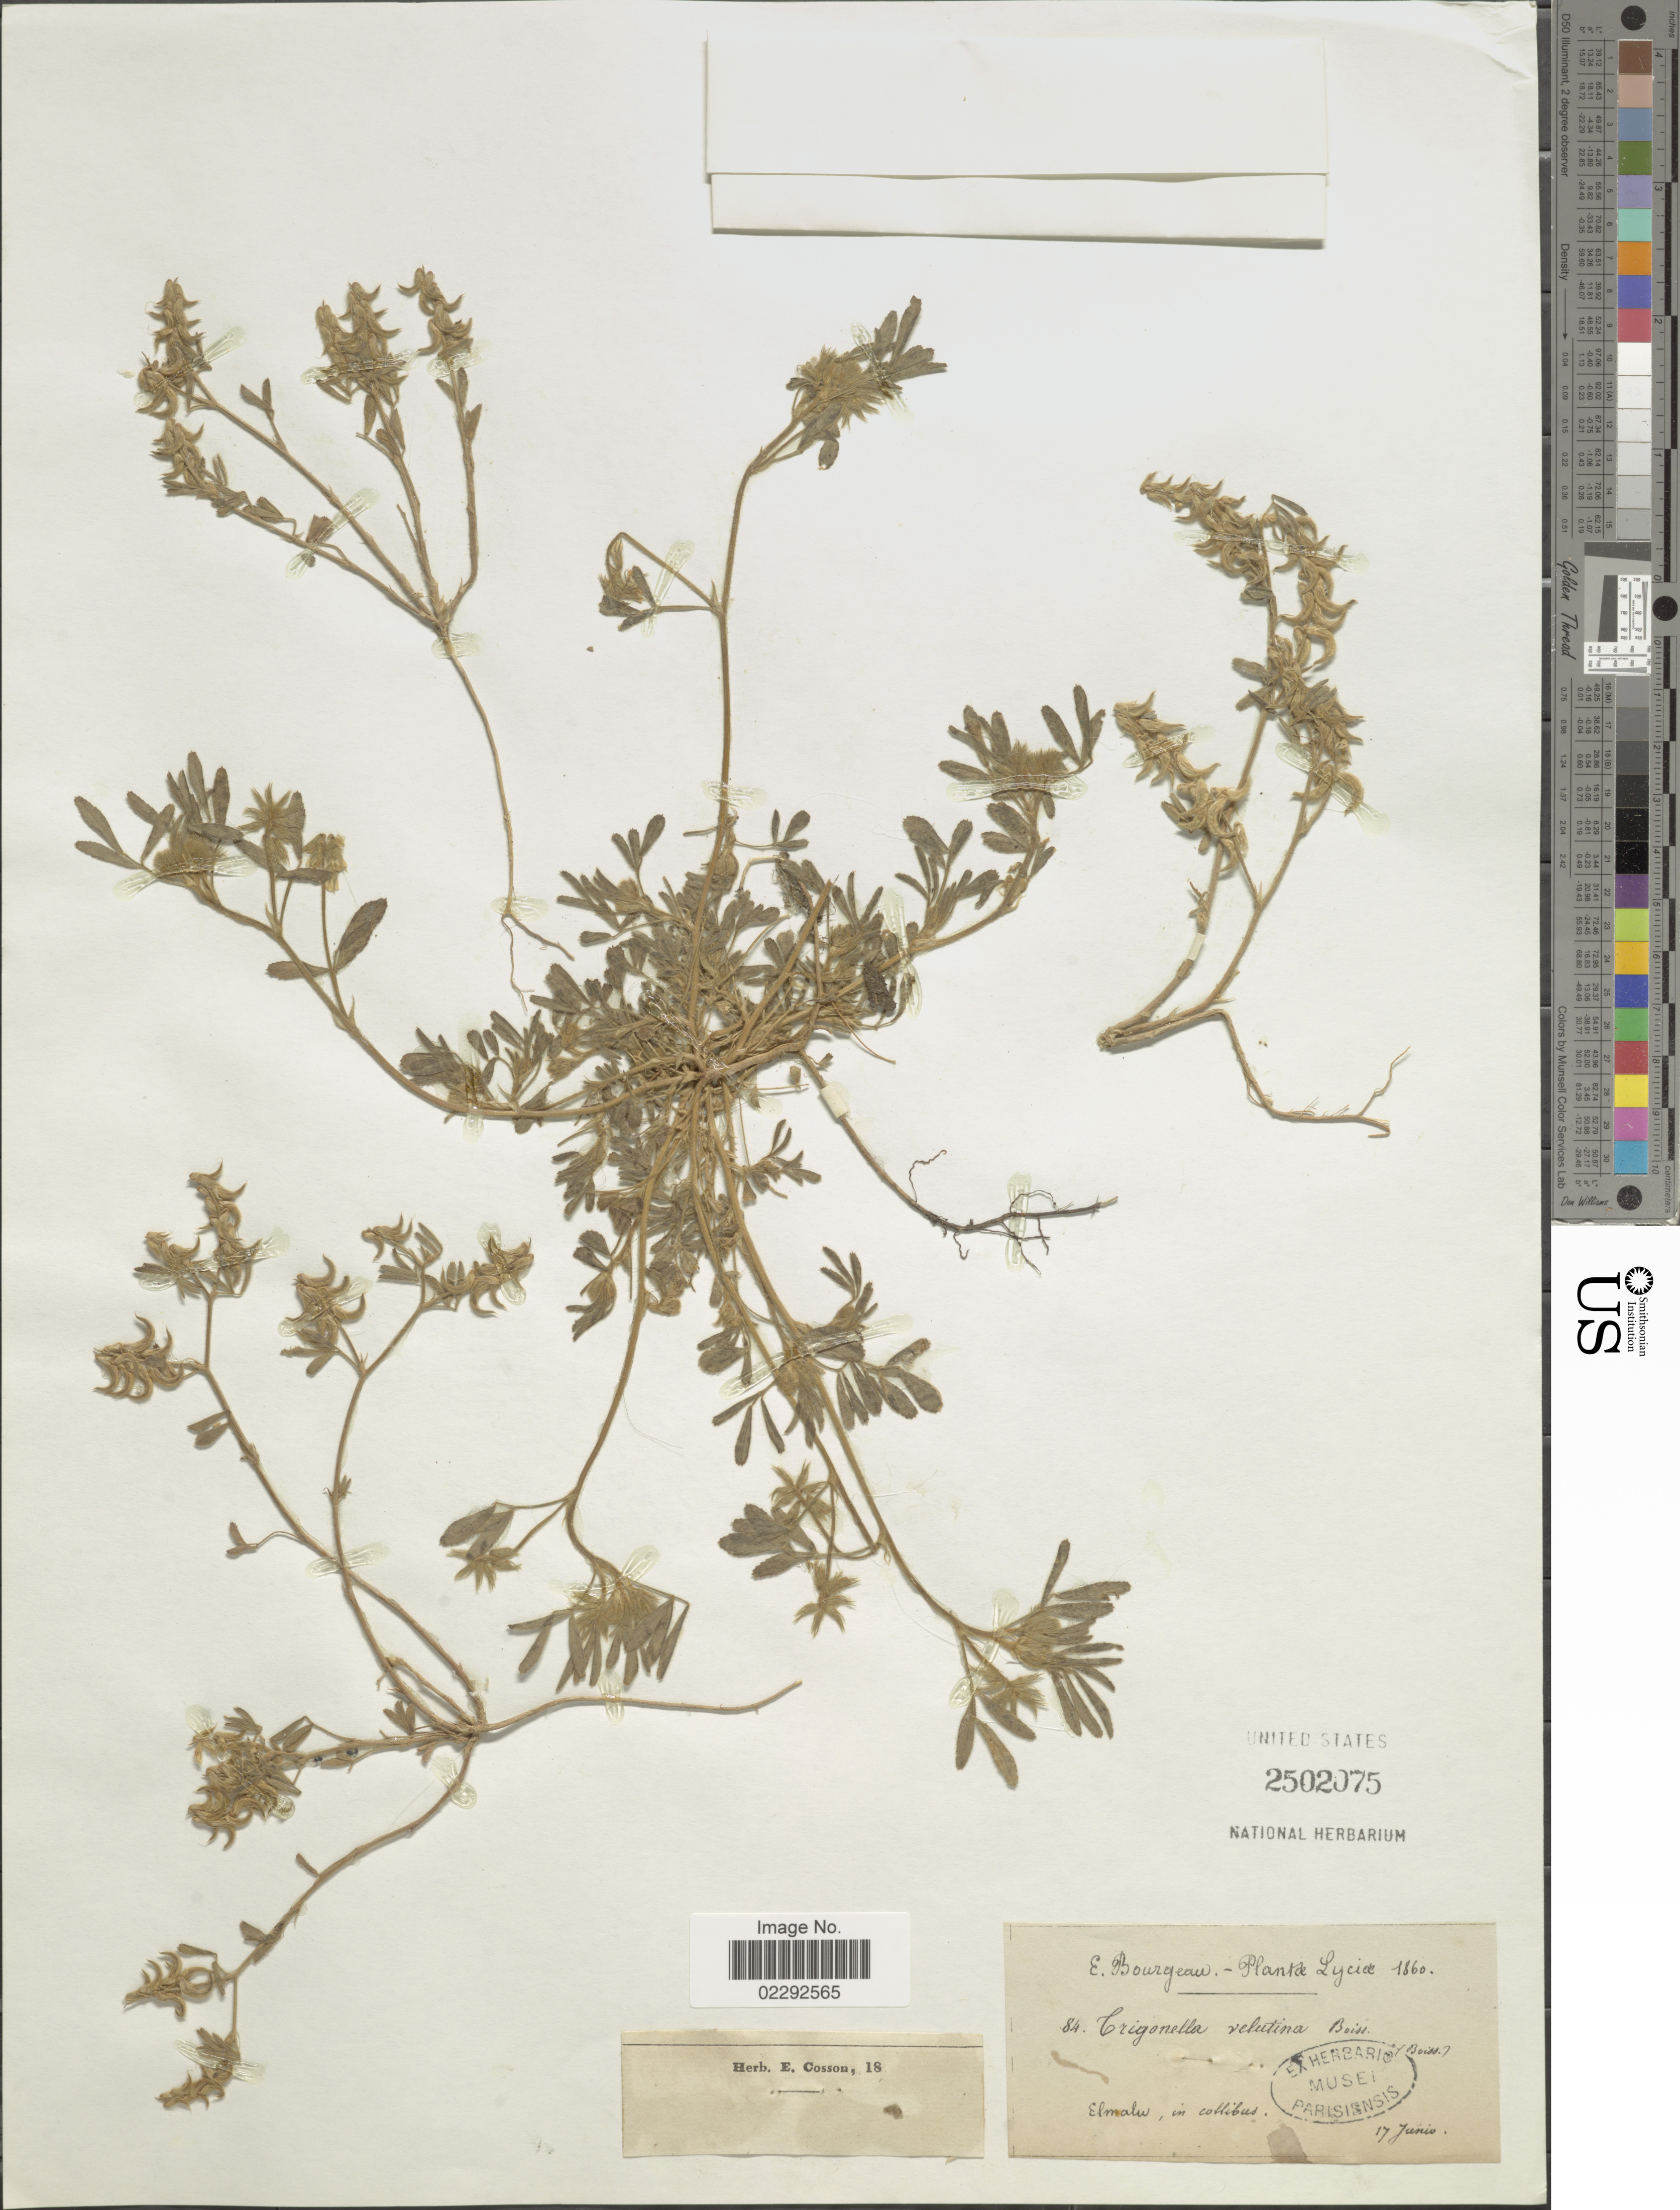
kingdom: Plantae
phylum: Tracheophyta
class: Magnoliopsida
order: Fabales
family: Fabaceae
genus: Trigonella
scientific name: Trigonella velutina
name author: Boiss.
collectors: E. Bourgeau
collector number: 84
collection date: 1860-06-17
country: Turkey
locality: Lyciae. Elmalu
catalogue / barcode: US 2502075